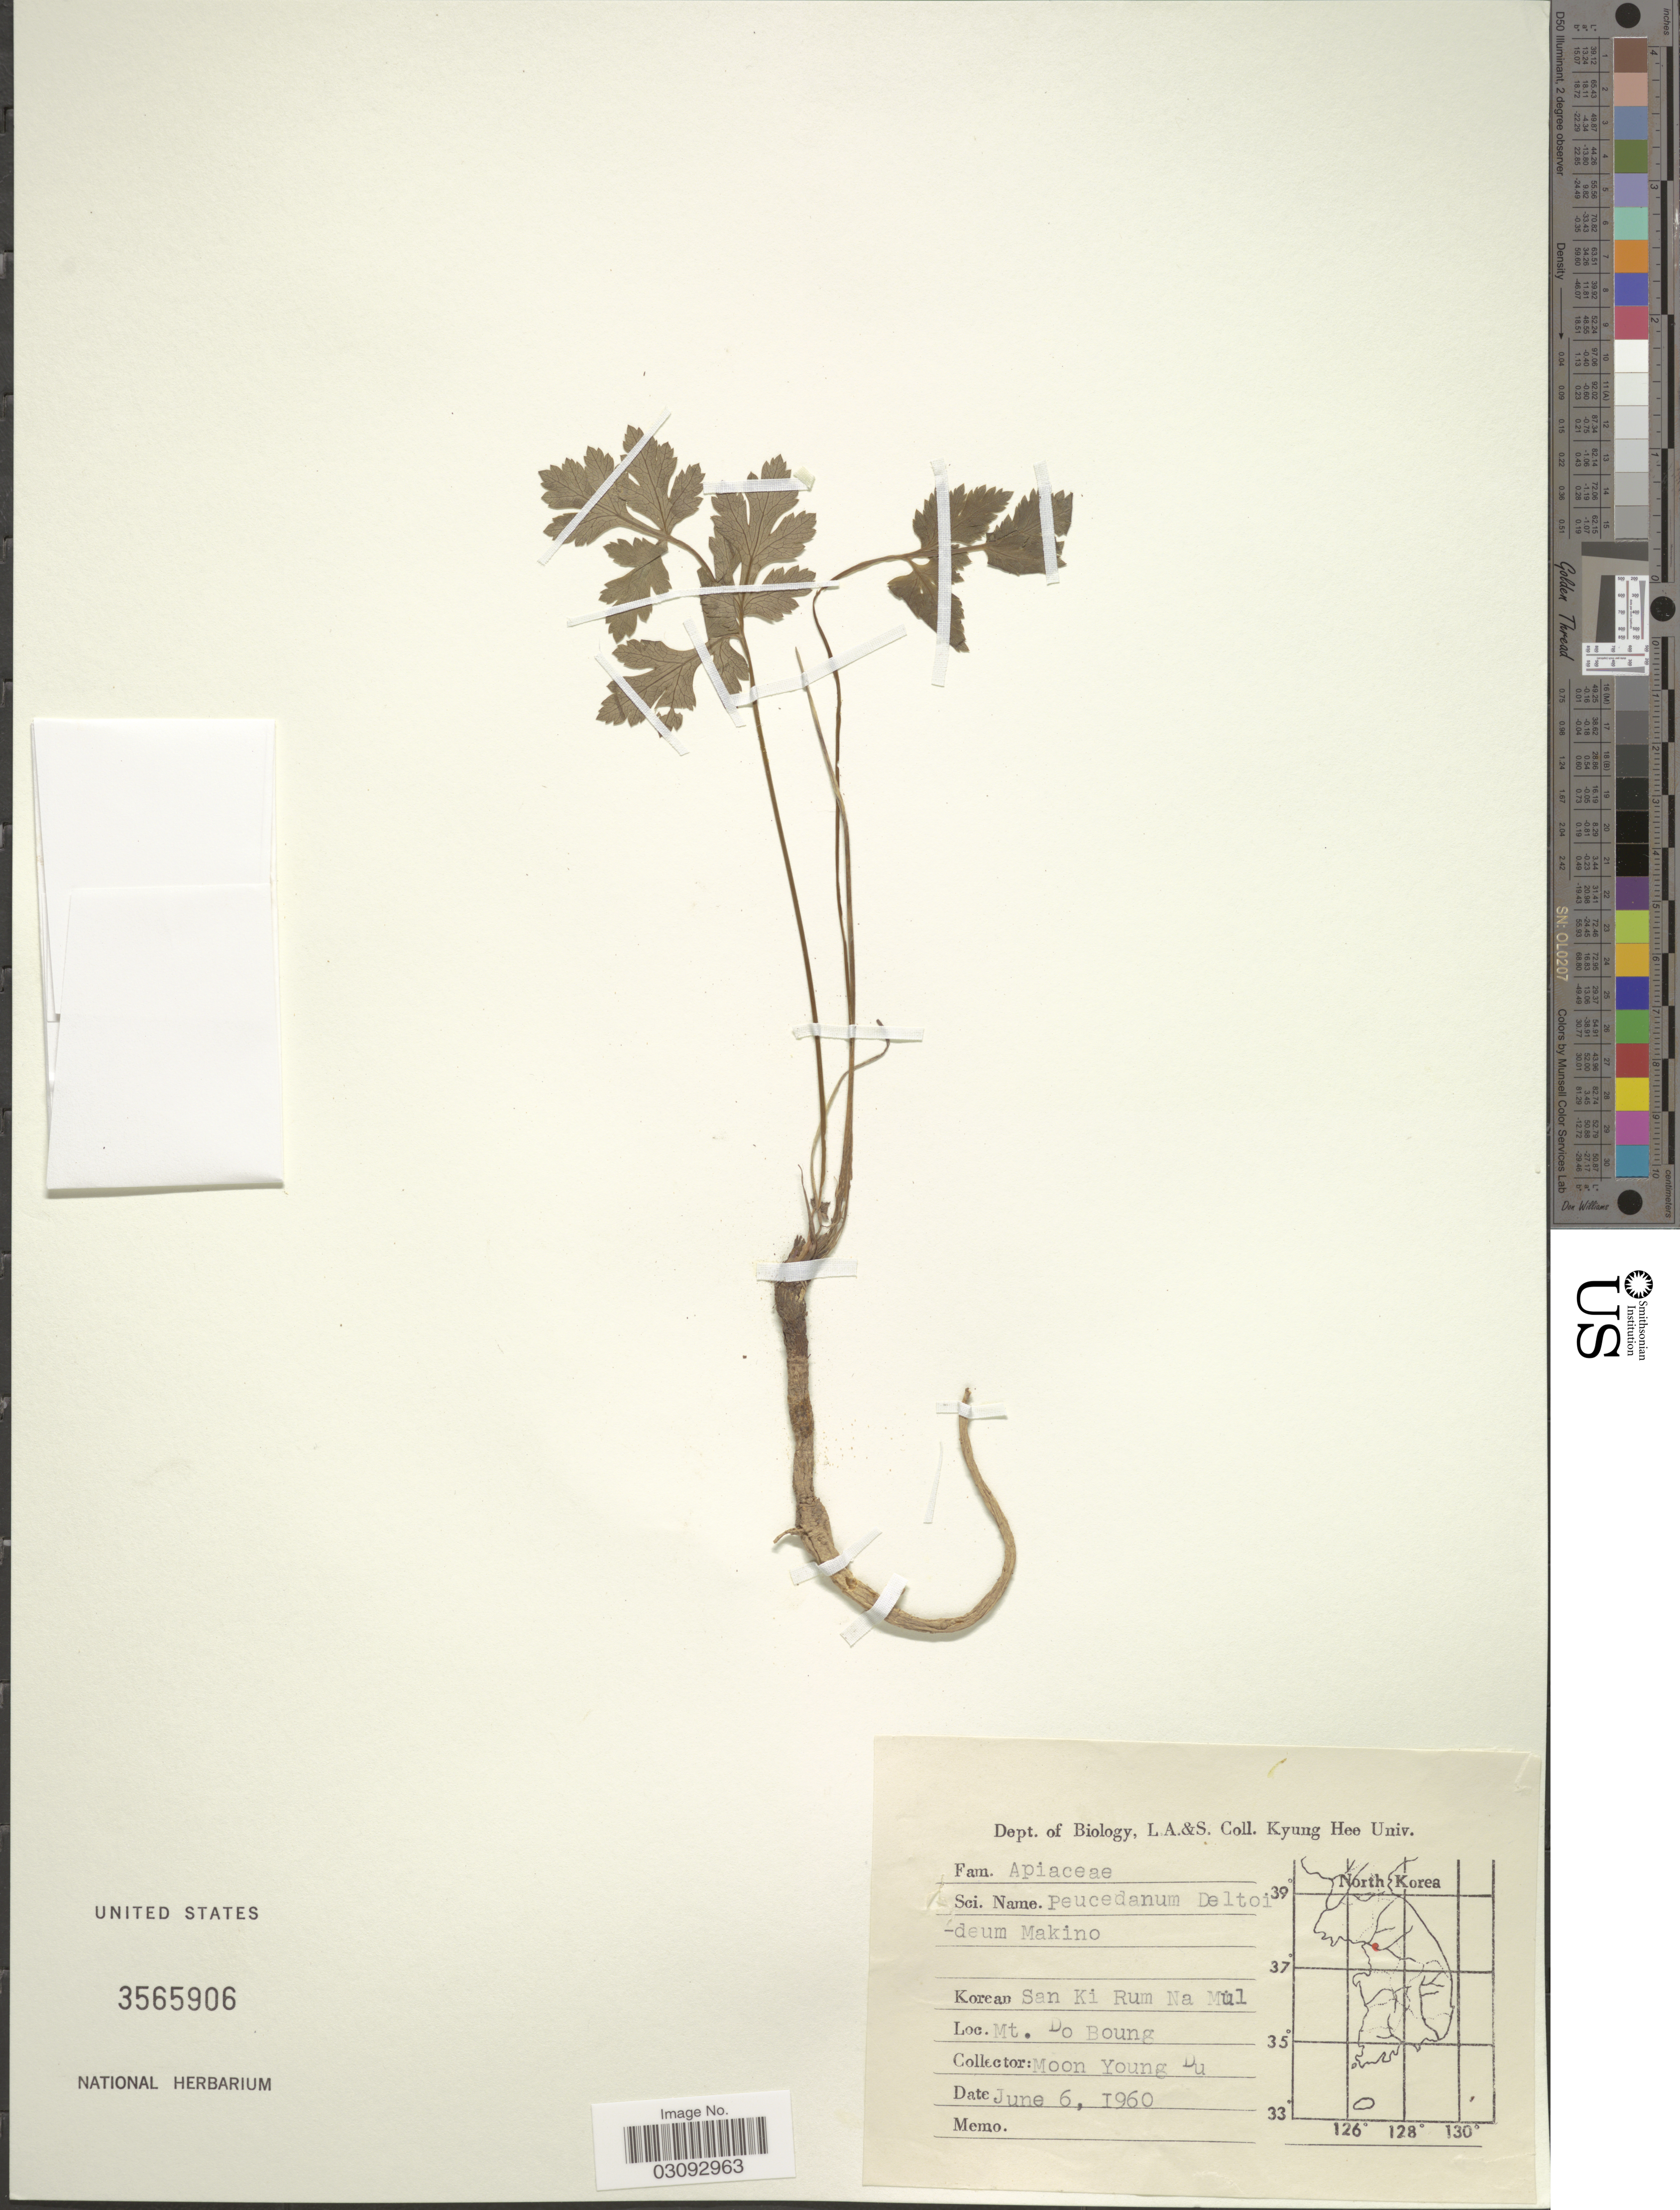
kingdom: Plantae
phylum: Tracheophyta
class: Magnoliopsida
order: Apiales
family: Apiaceae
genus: Peucedanum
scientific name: Peucedanum deltoideum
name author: Makino ex K. Yabe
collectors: M. Young Du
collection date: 1960-06-06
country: South Korea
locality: Mt. Do Boung.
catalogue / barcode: US 3565906